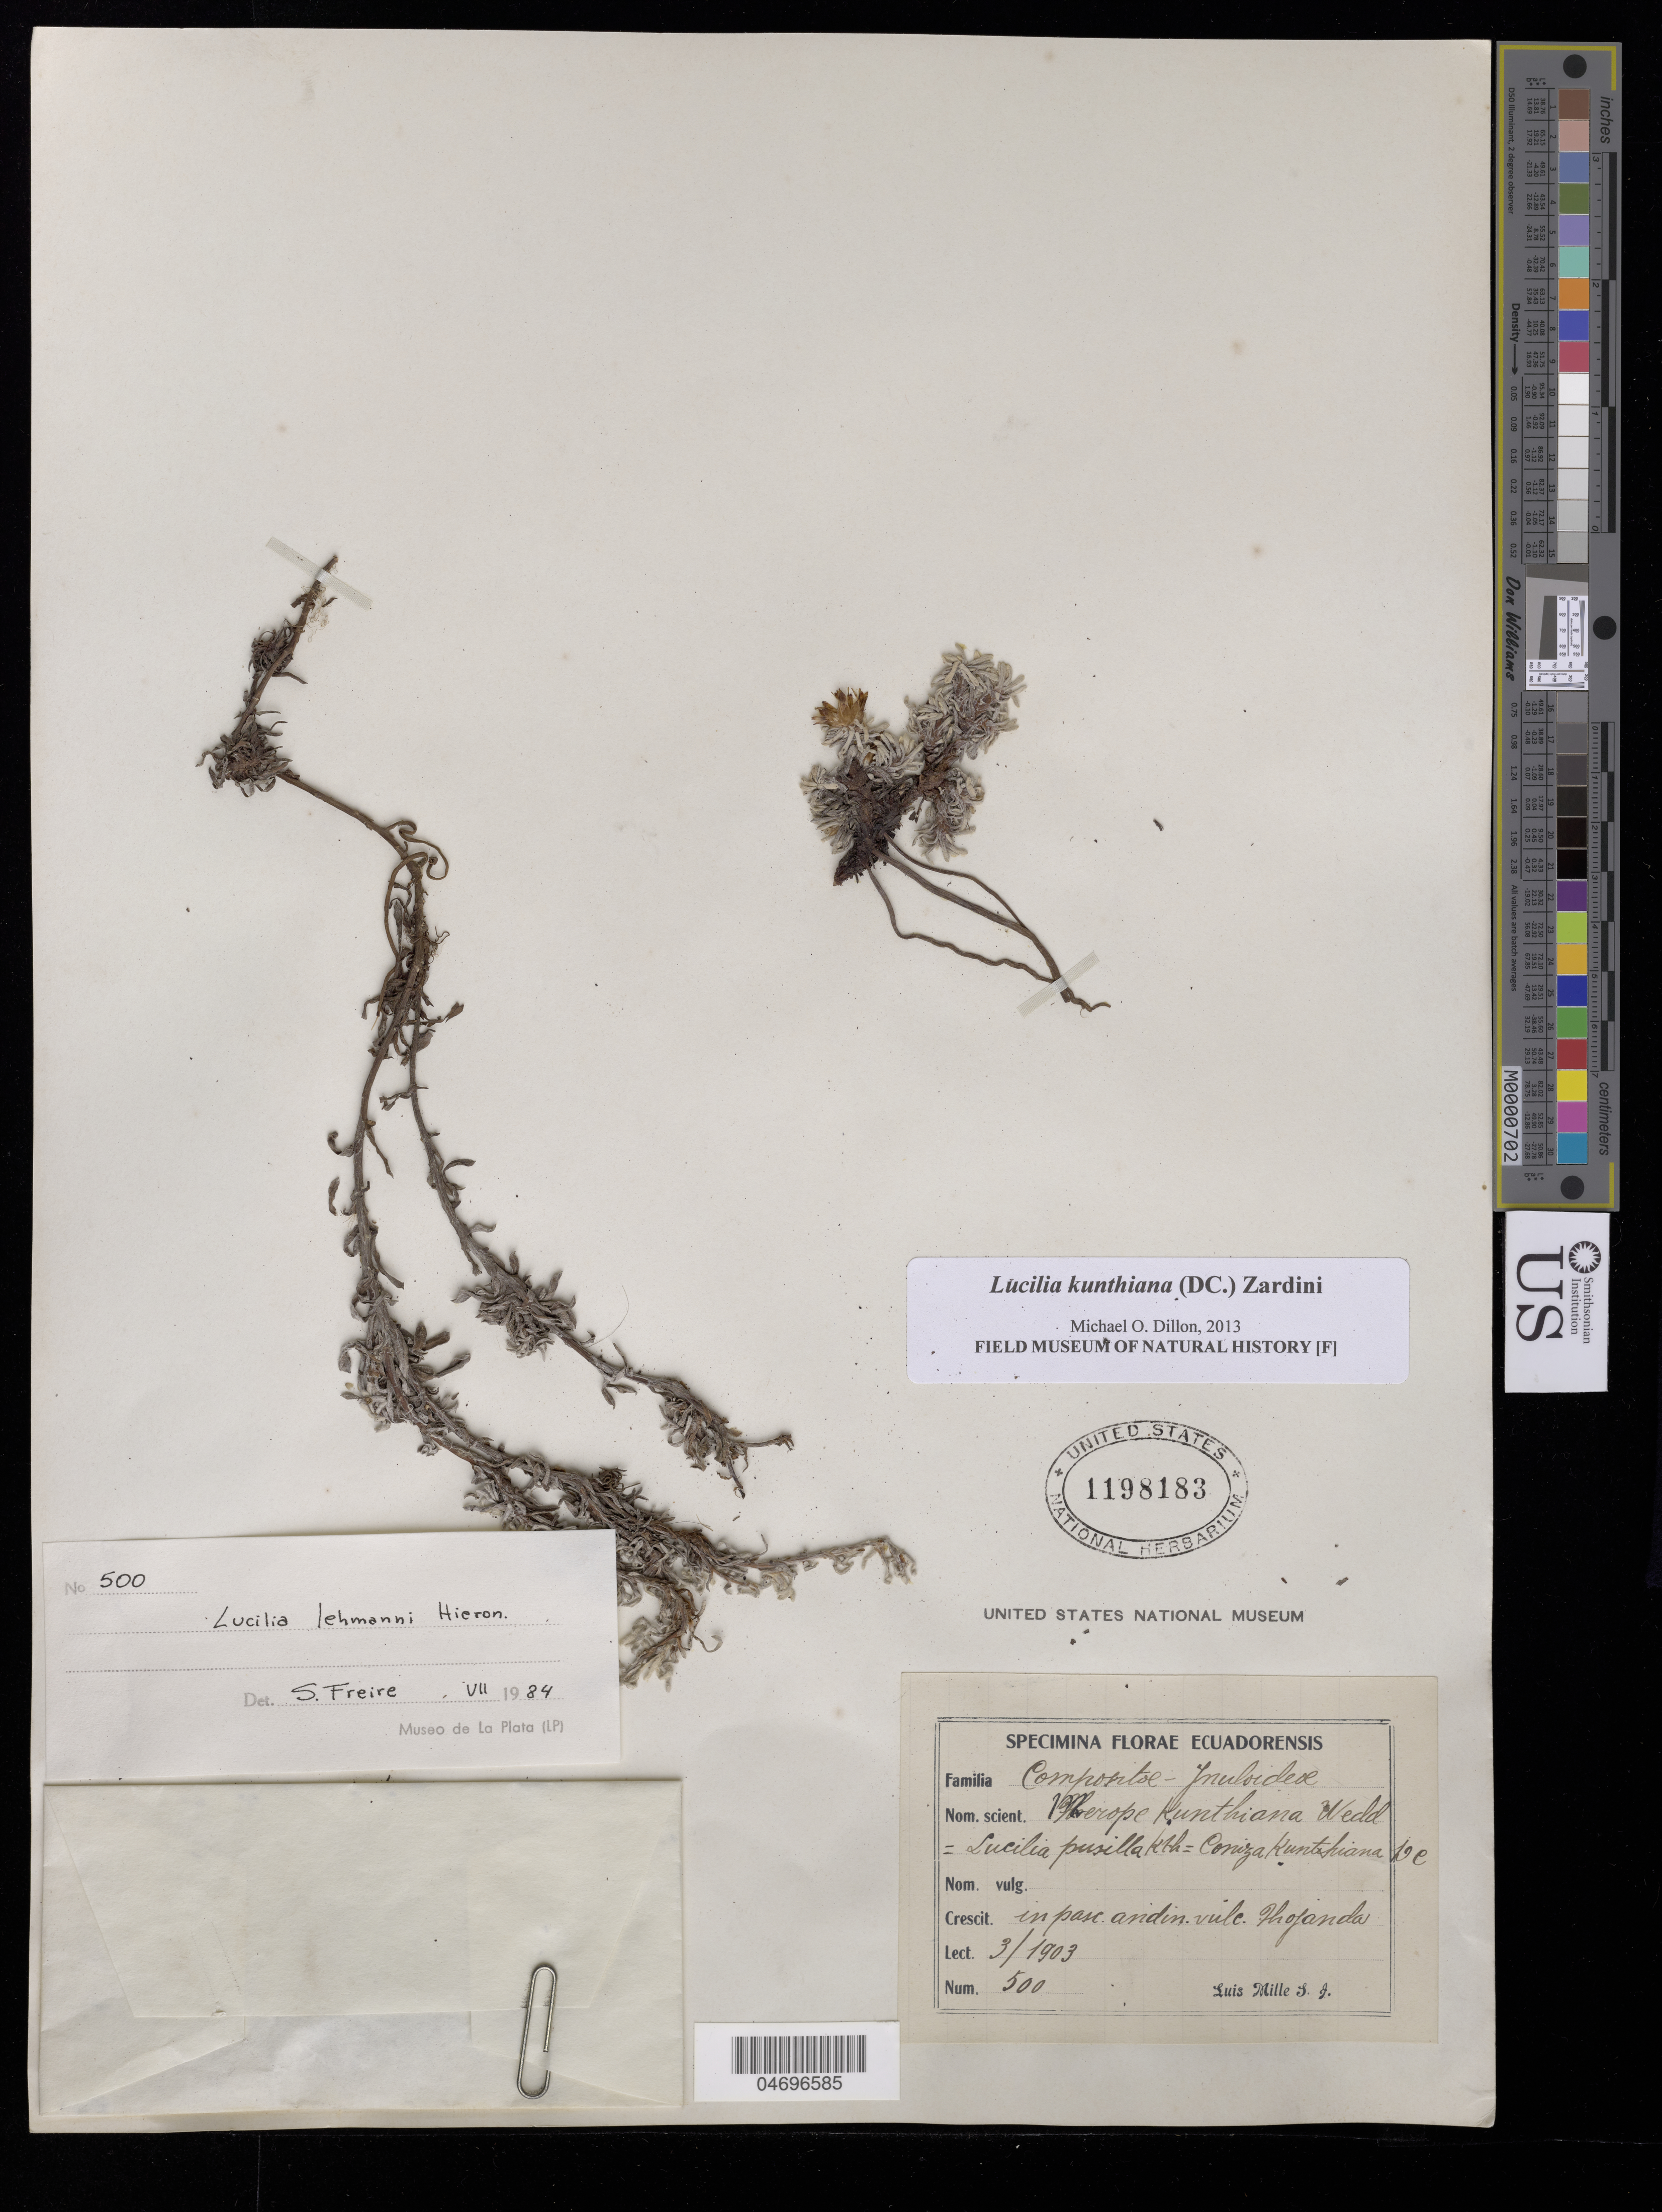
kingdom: Plantae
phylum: Tracheophyta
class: Magnoliopsida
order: Asterales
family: Asteraceae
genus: Lucilia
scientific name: Lucilia kunthiana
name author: (DC.) Zardini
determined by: Dillon, M. O.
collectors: S. Luis Mille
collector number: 500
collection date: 1903-03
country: Ecuador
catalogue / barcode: US 1198183